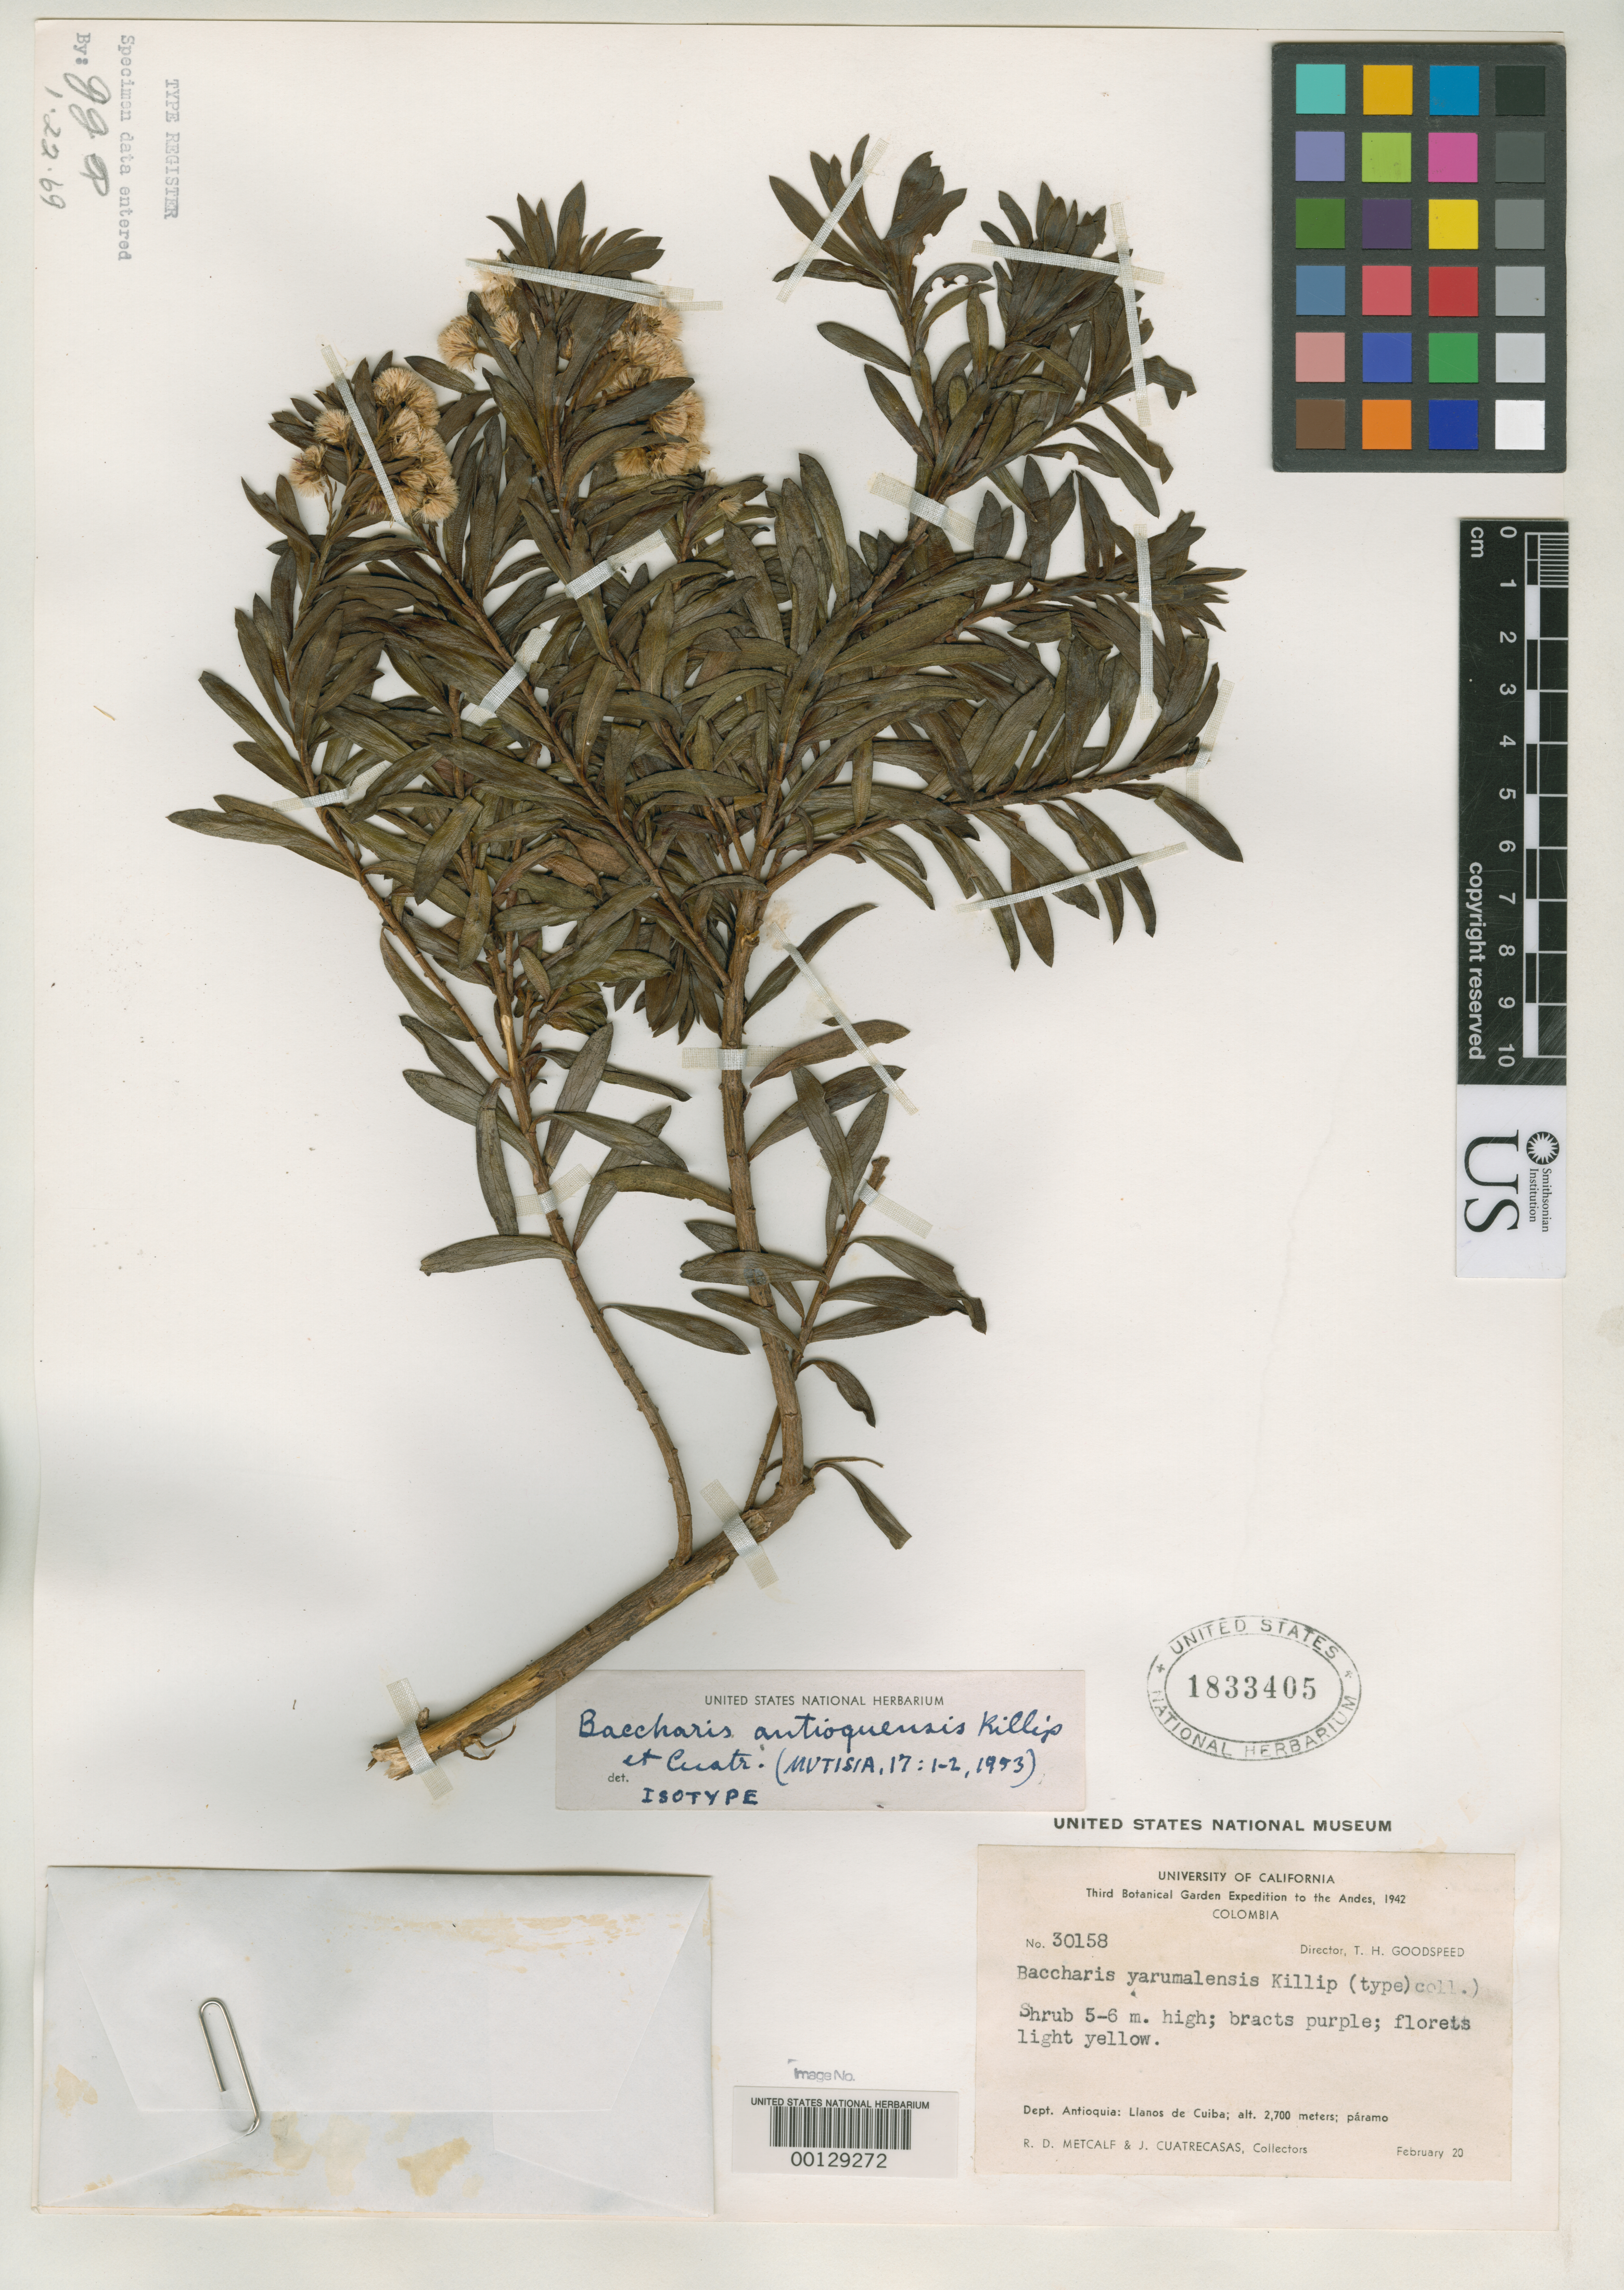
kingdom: Plantae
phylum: Tracheophyta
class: Magnoliopsida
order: Asterales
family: Asteraceae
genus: Baccharis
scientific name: Baccharis antioquensis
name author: Killip & Cuatrec.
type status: Isotype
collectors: R. D. Metcalf & J. Cuatrecasas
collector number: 30158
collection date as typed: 20 Feb 1942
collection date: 1942-02-20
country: Colombia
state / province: Antioquia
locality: Llanos de Cuiba.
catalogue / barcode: US 1833405